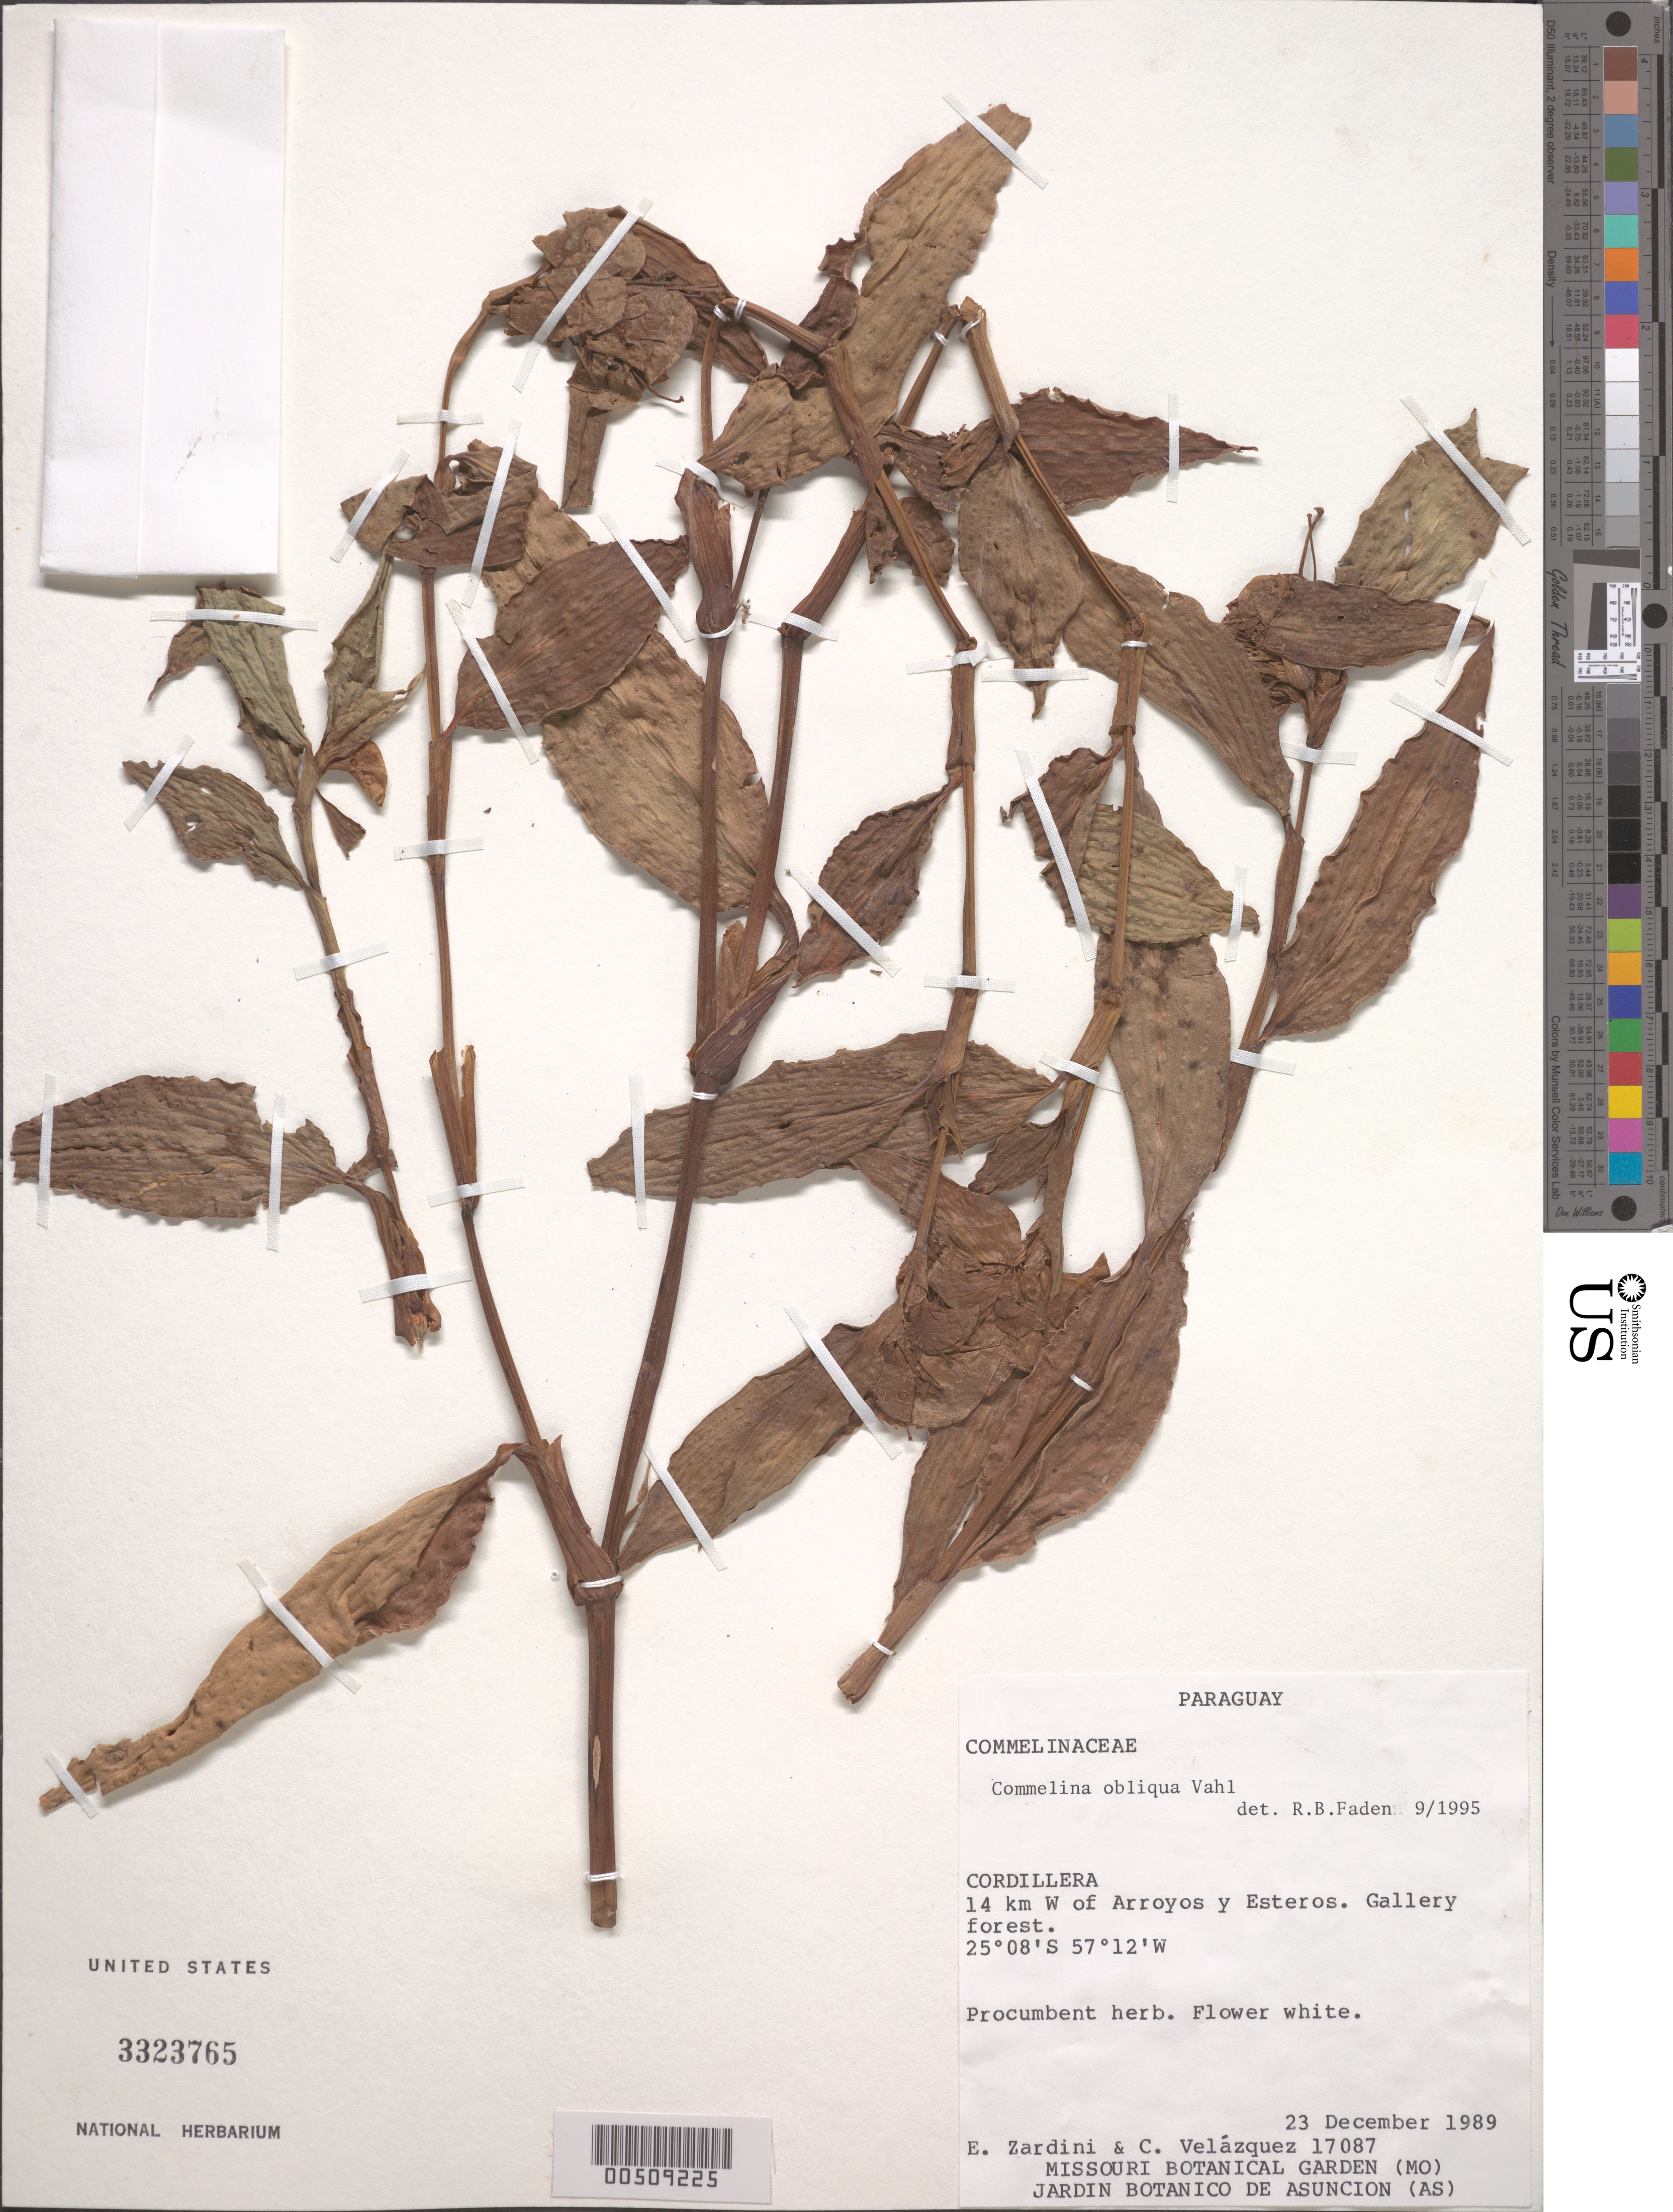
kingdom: Plantae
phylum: Tracheophyta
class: Liliopsida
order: Commelinales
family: Commelinaceae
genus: Commelina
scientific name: Commelina obliqua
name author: Vahl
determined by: Faden, Robert B., (US), Smithsonian Institution - National Museum of Natural History (UNITED STATES)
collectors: E. M. Zardini & C. Velasquez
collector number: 17087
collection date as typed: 18 Nov 1989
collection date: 1989-11-18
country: Paraguay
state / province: Cordillera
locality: W of arroyos and esteros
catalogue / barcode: US 3323765